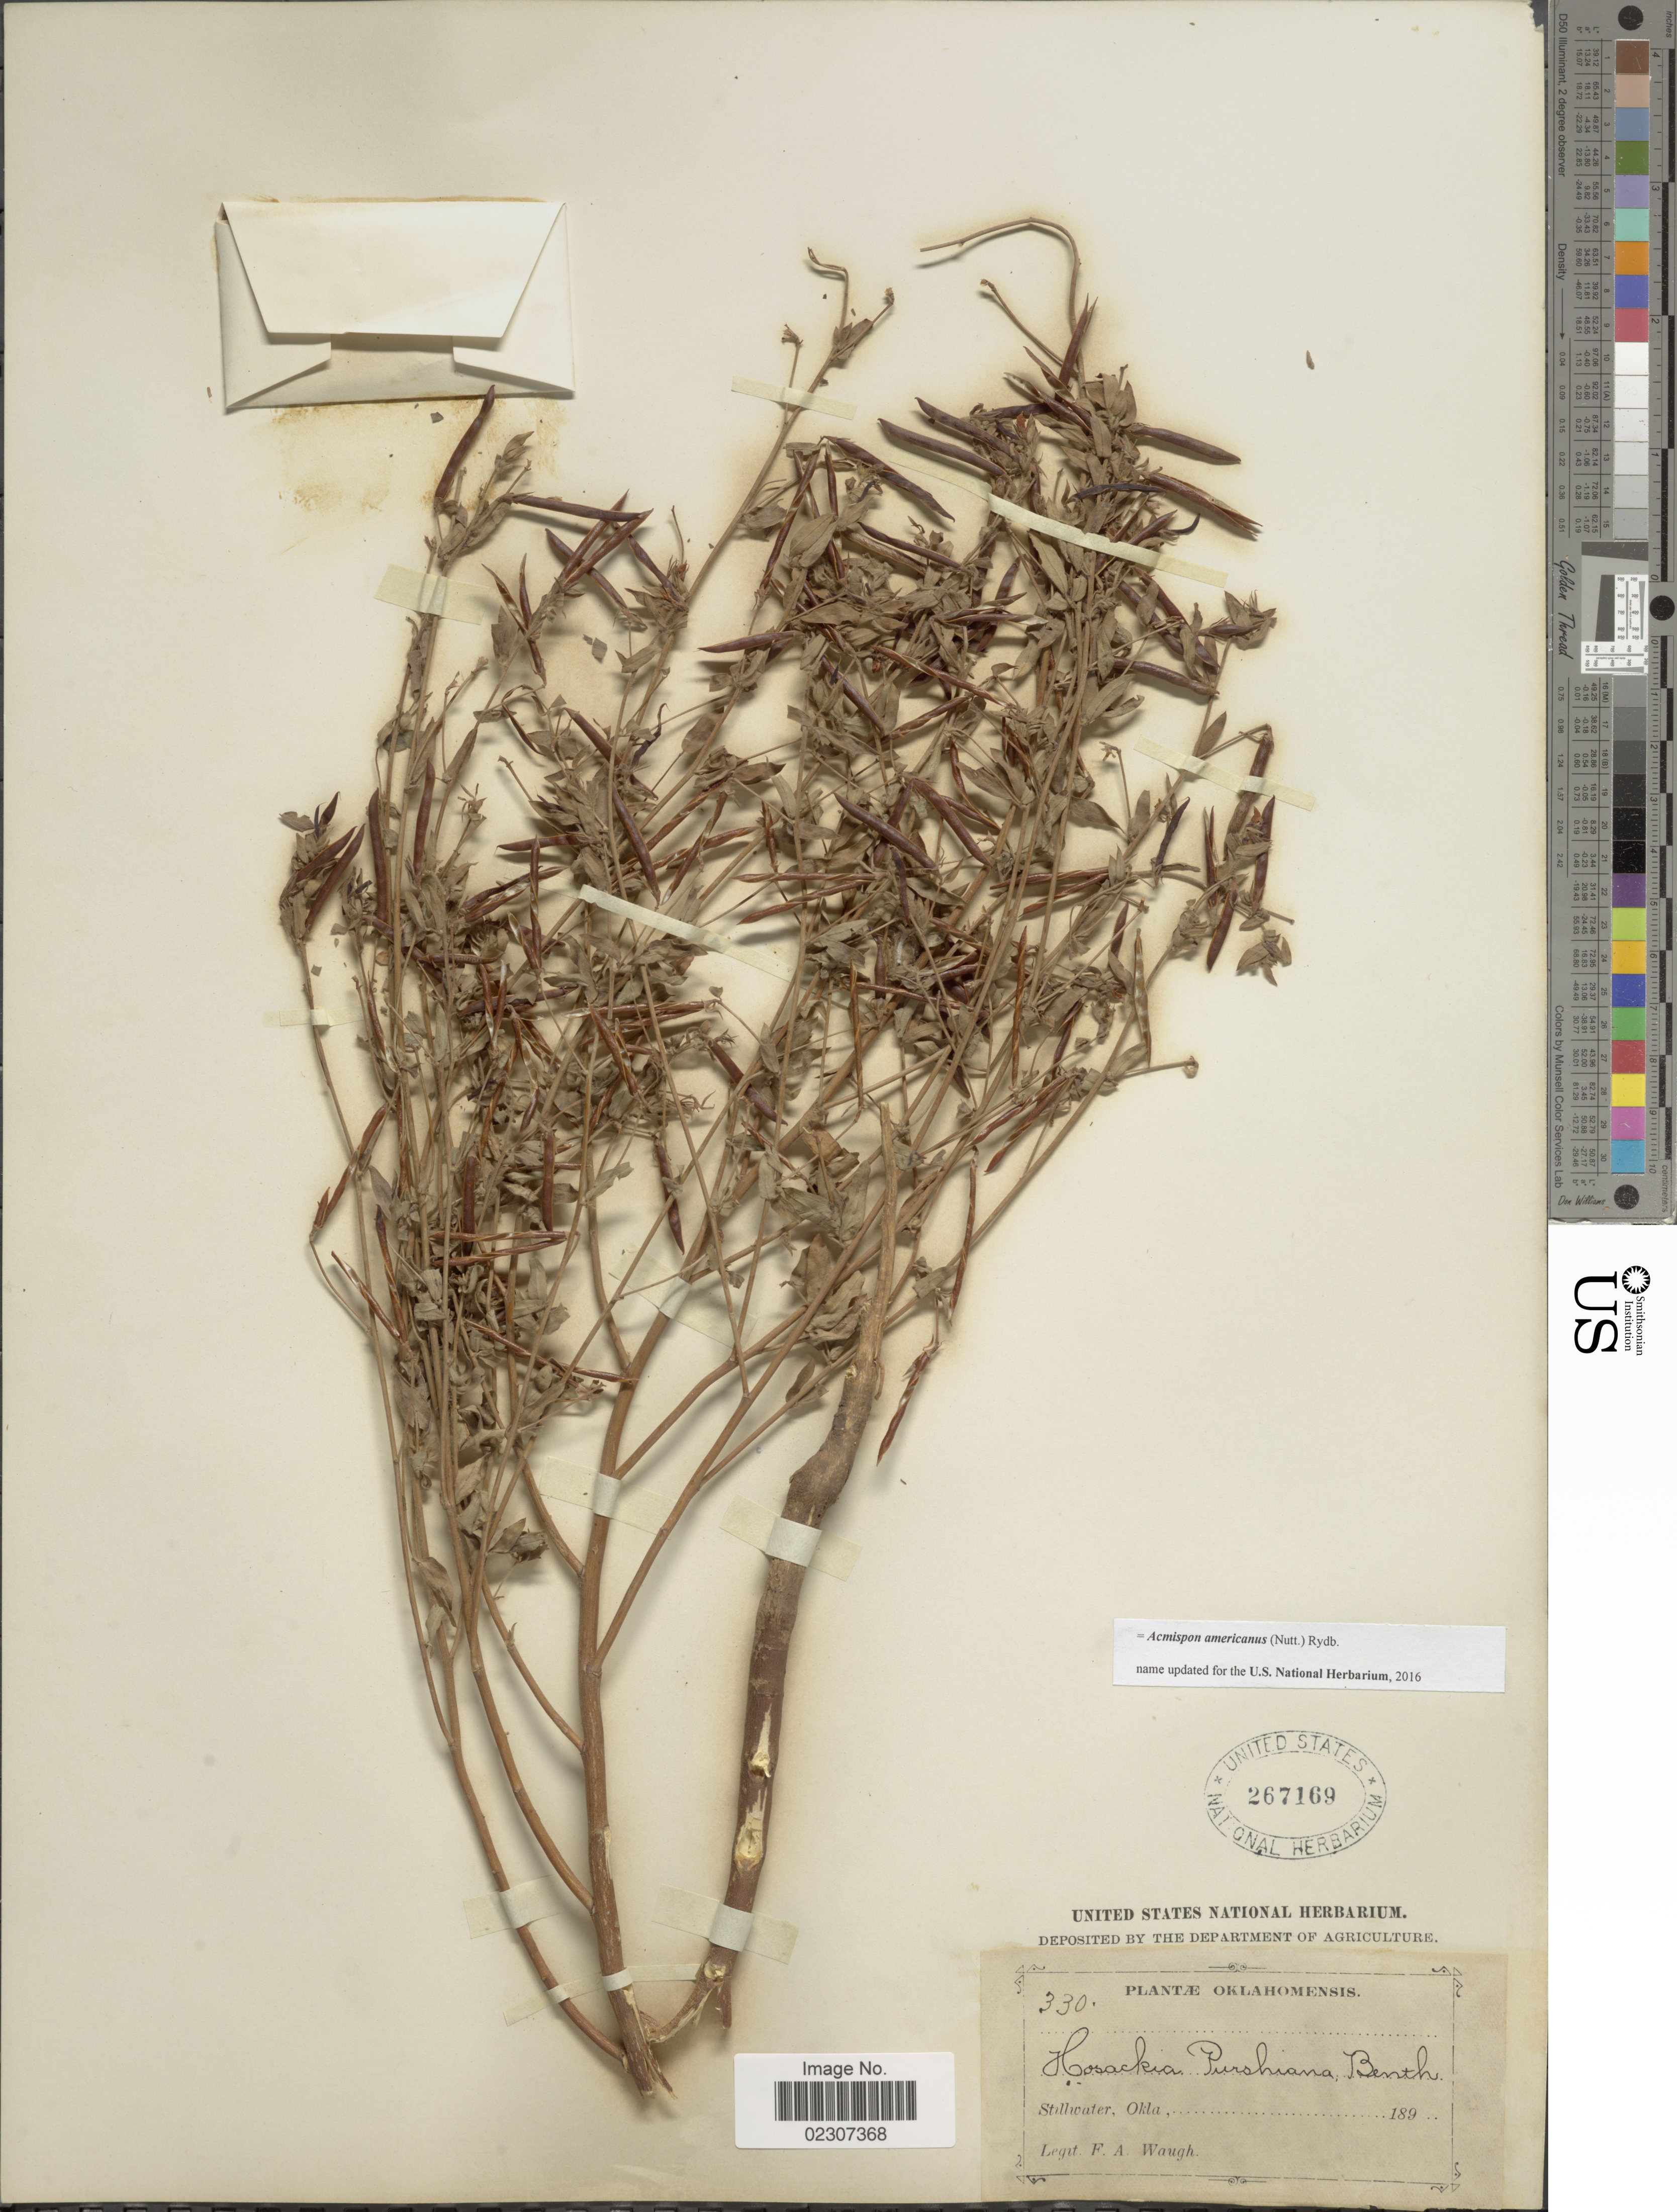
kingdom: Plantae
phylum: Tracheophyta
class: Magnoliopsida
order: Fabales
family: Fabaceae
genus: Acmispon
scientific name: Acmispon americanus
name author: (Nutt.) Rydb.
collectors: F. Waugh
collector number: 330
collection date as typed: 189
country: United States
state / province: Oklahoma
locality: Stillwater, Okla.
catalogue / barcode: US 267169